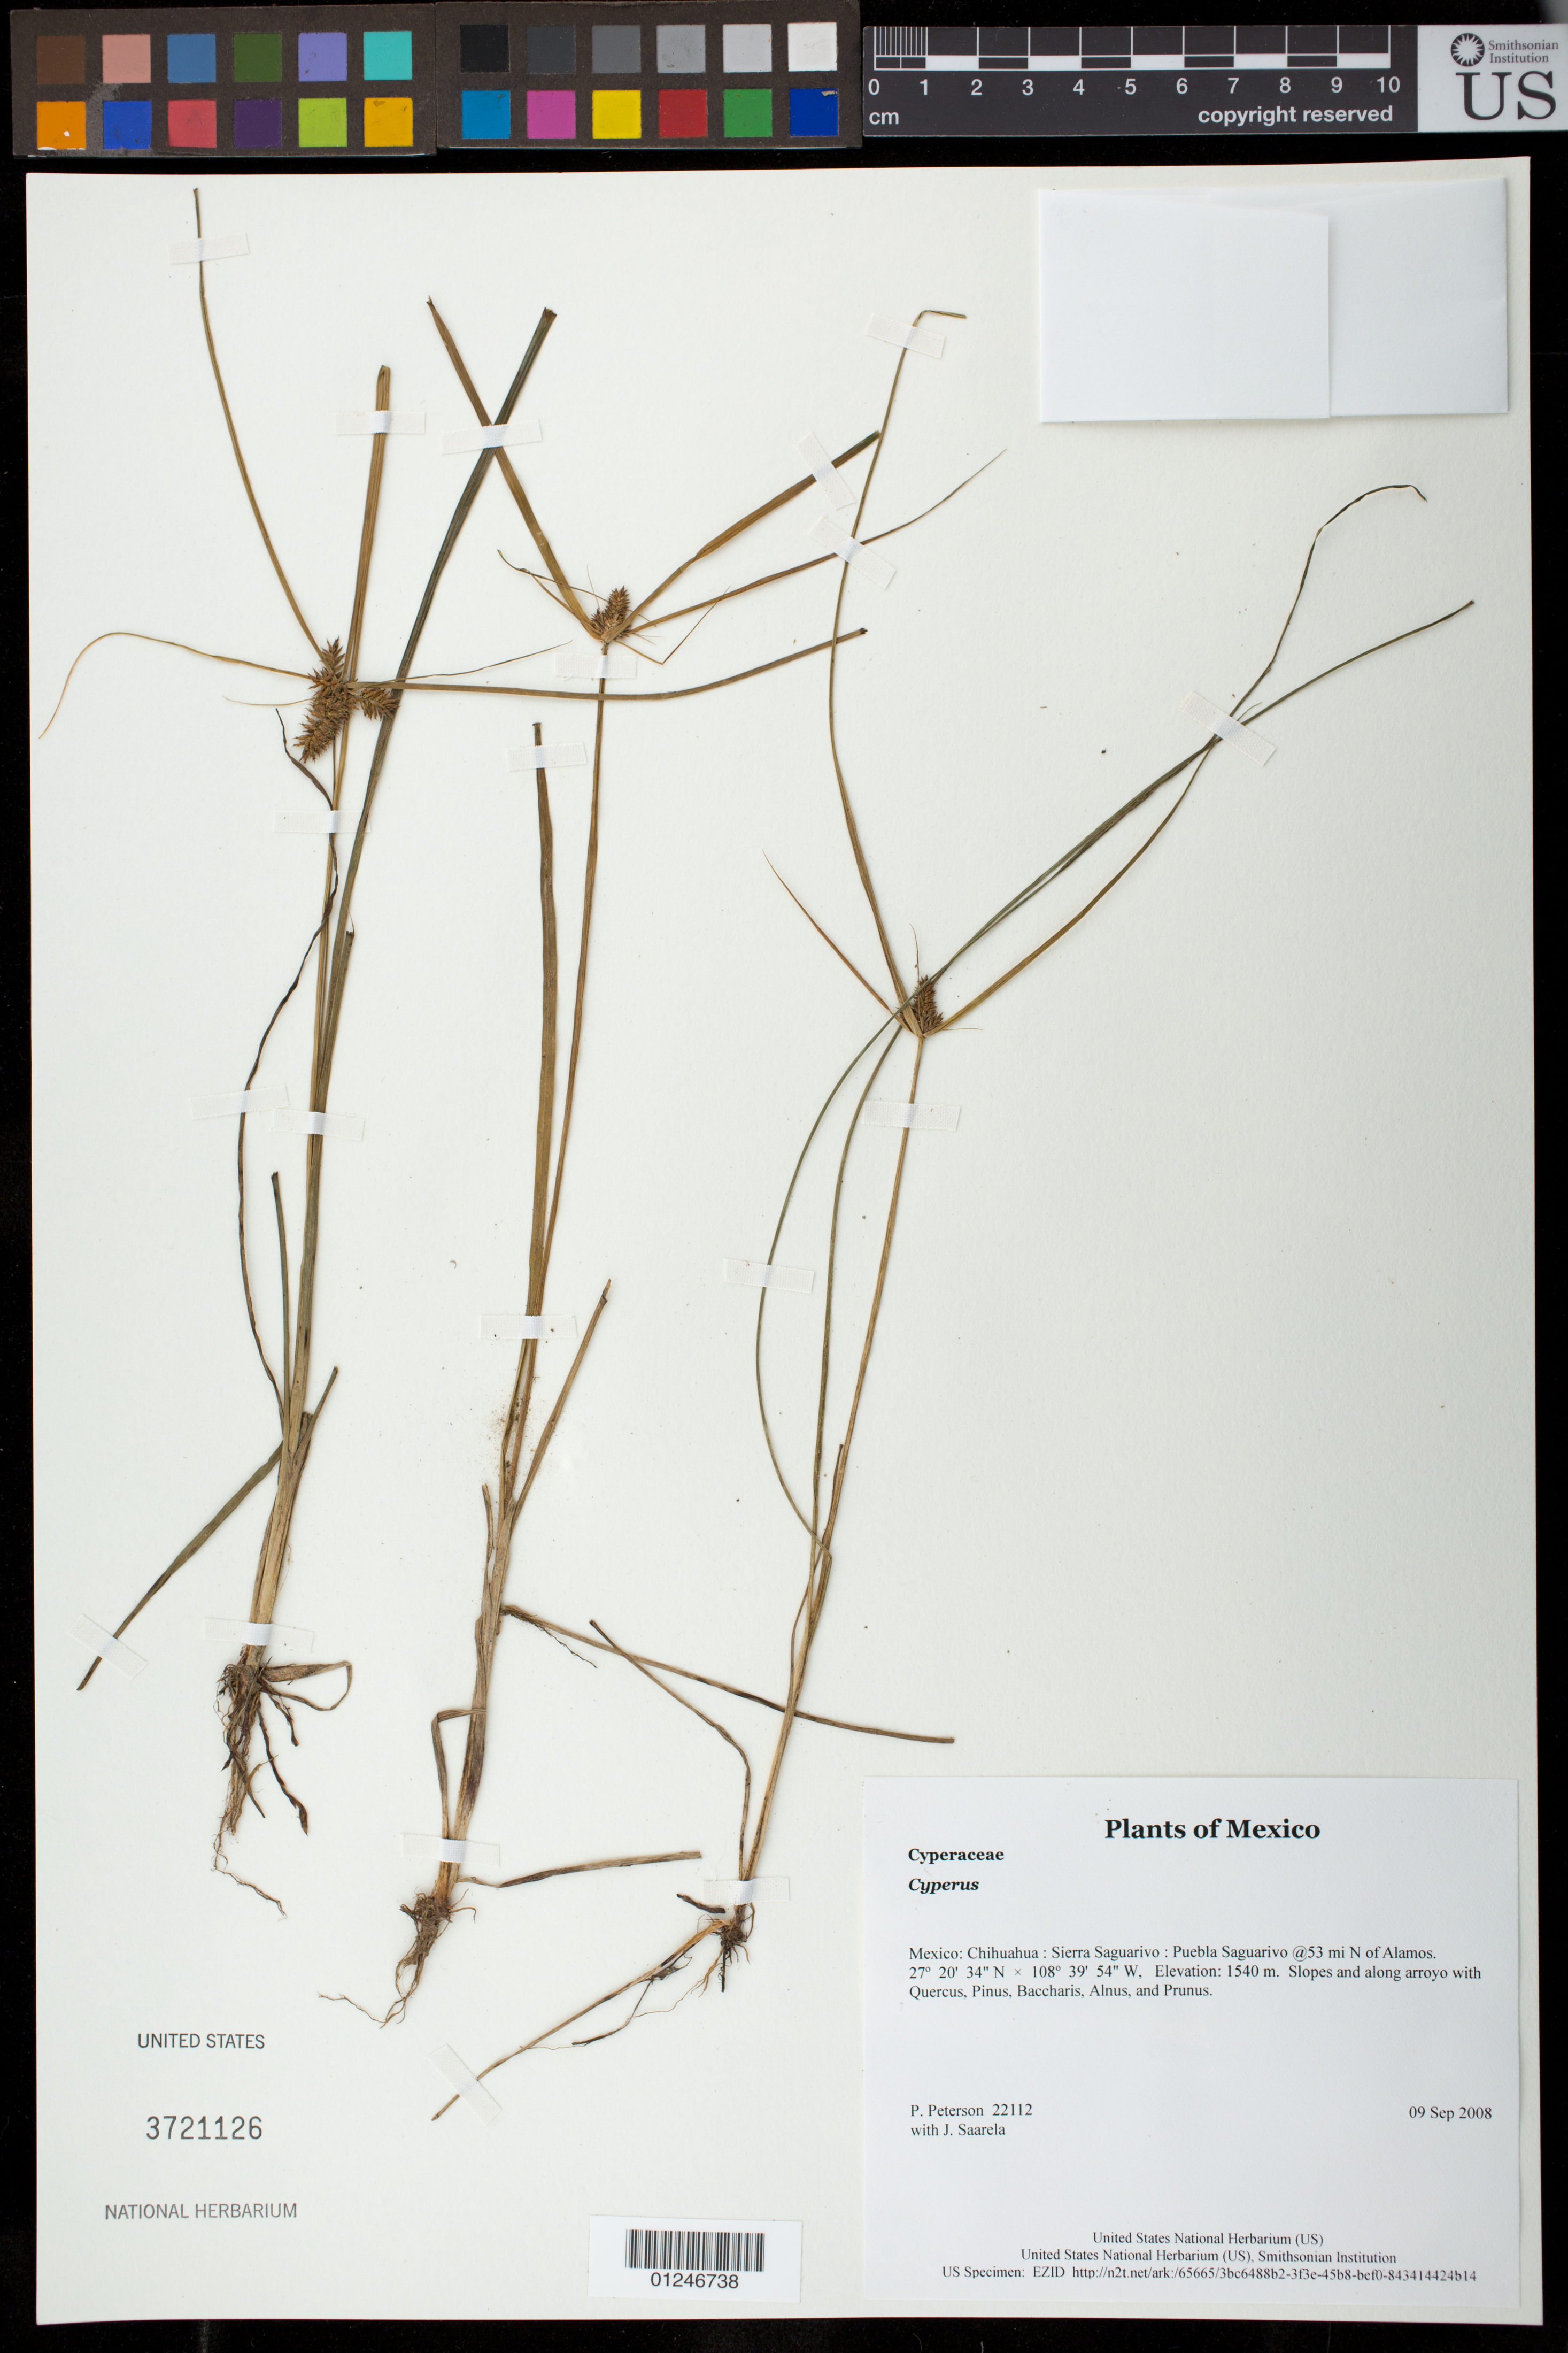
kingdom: Plantae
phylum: Tracheophyta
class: Liliopsida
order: Poales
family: Cyperaceae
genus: Cyperus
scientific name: Cyperus sp.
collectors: P. M. Peterson & J. Saarela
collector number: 22112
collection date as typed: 09 Sep 2008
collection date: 2008-09-09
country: Mexico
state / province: Chihuahua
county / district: Sierra Saguarivo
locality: Puebla Saguarivo @53 mi N of Alamos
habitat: Slopes and along arroyo with Quercus, Pinus, Baccharis, Alnus, and Prunus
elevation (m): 1540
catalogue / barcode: US 3721126